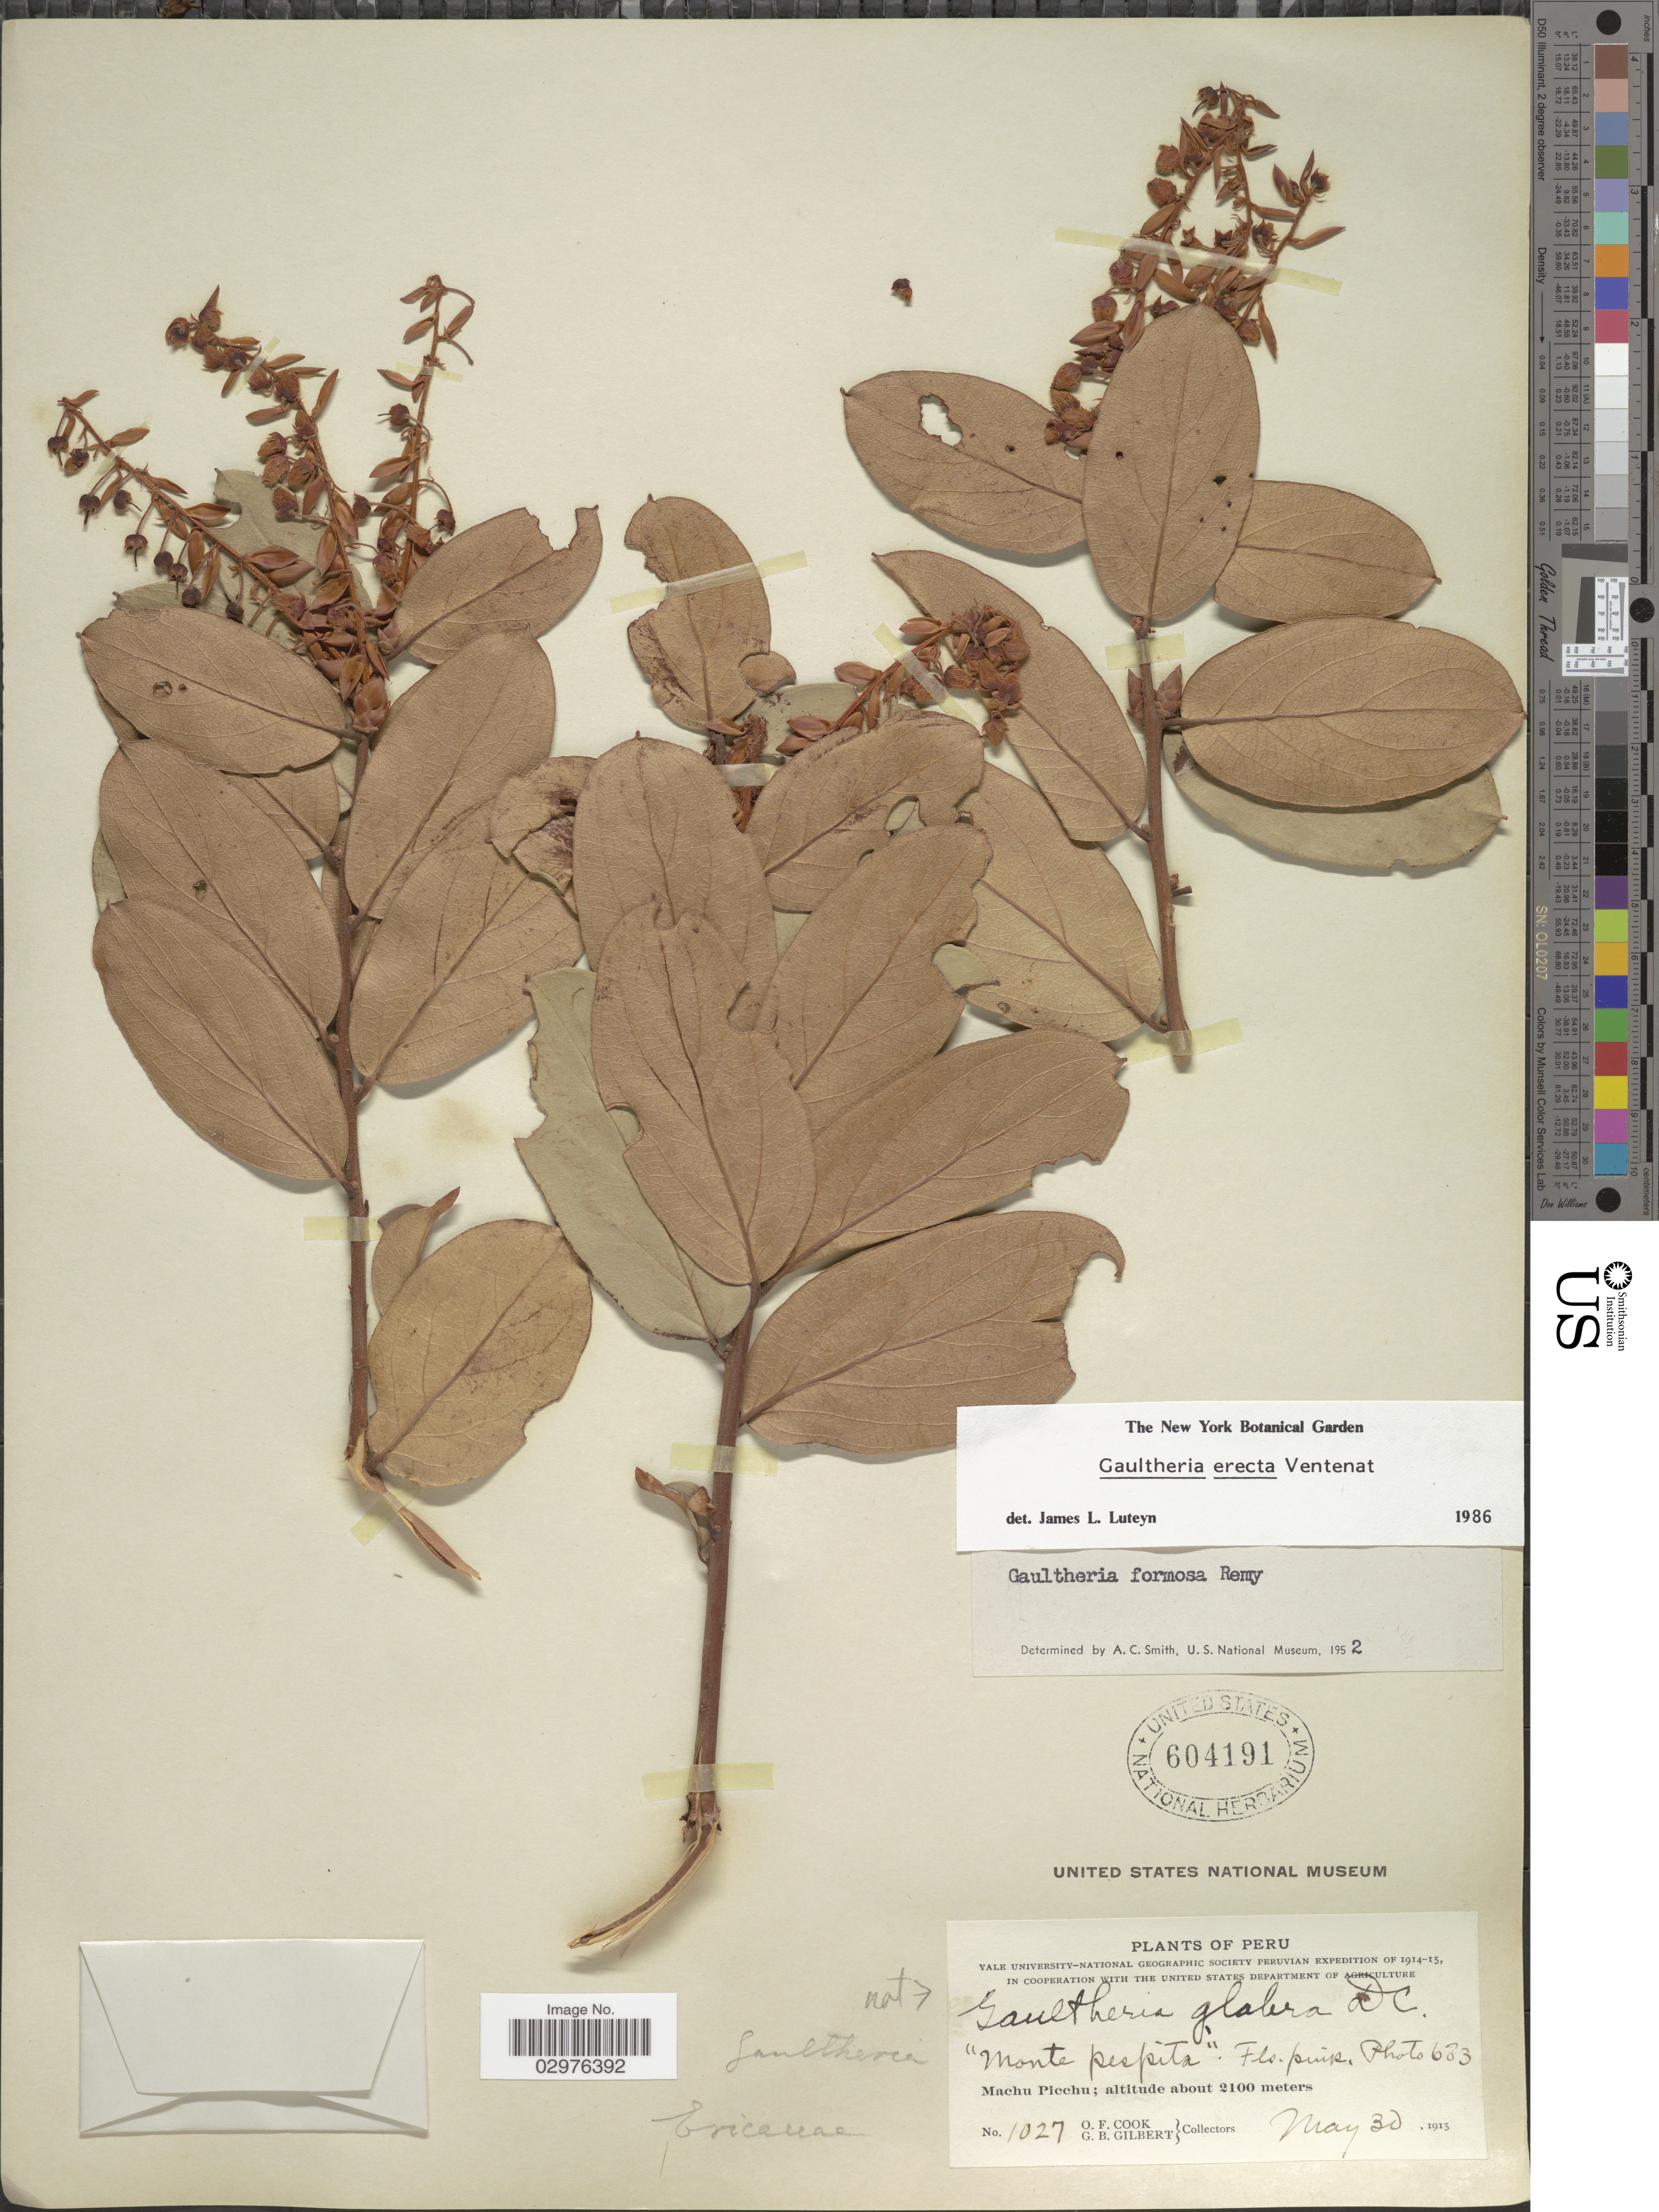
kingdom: Plantae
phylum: Tracheophyta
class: Magnoliopsida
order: Ericales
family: Ericaceae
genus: Gaultheria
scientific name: Gaultheria erecta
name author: Vent.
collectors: O. F. Cook & G. B. Gilbert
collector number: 1027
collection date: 1915-05-30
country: Peru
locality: Machu Picchu.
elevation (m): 2100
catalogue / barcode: US 604191